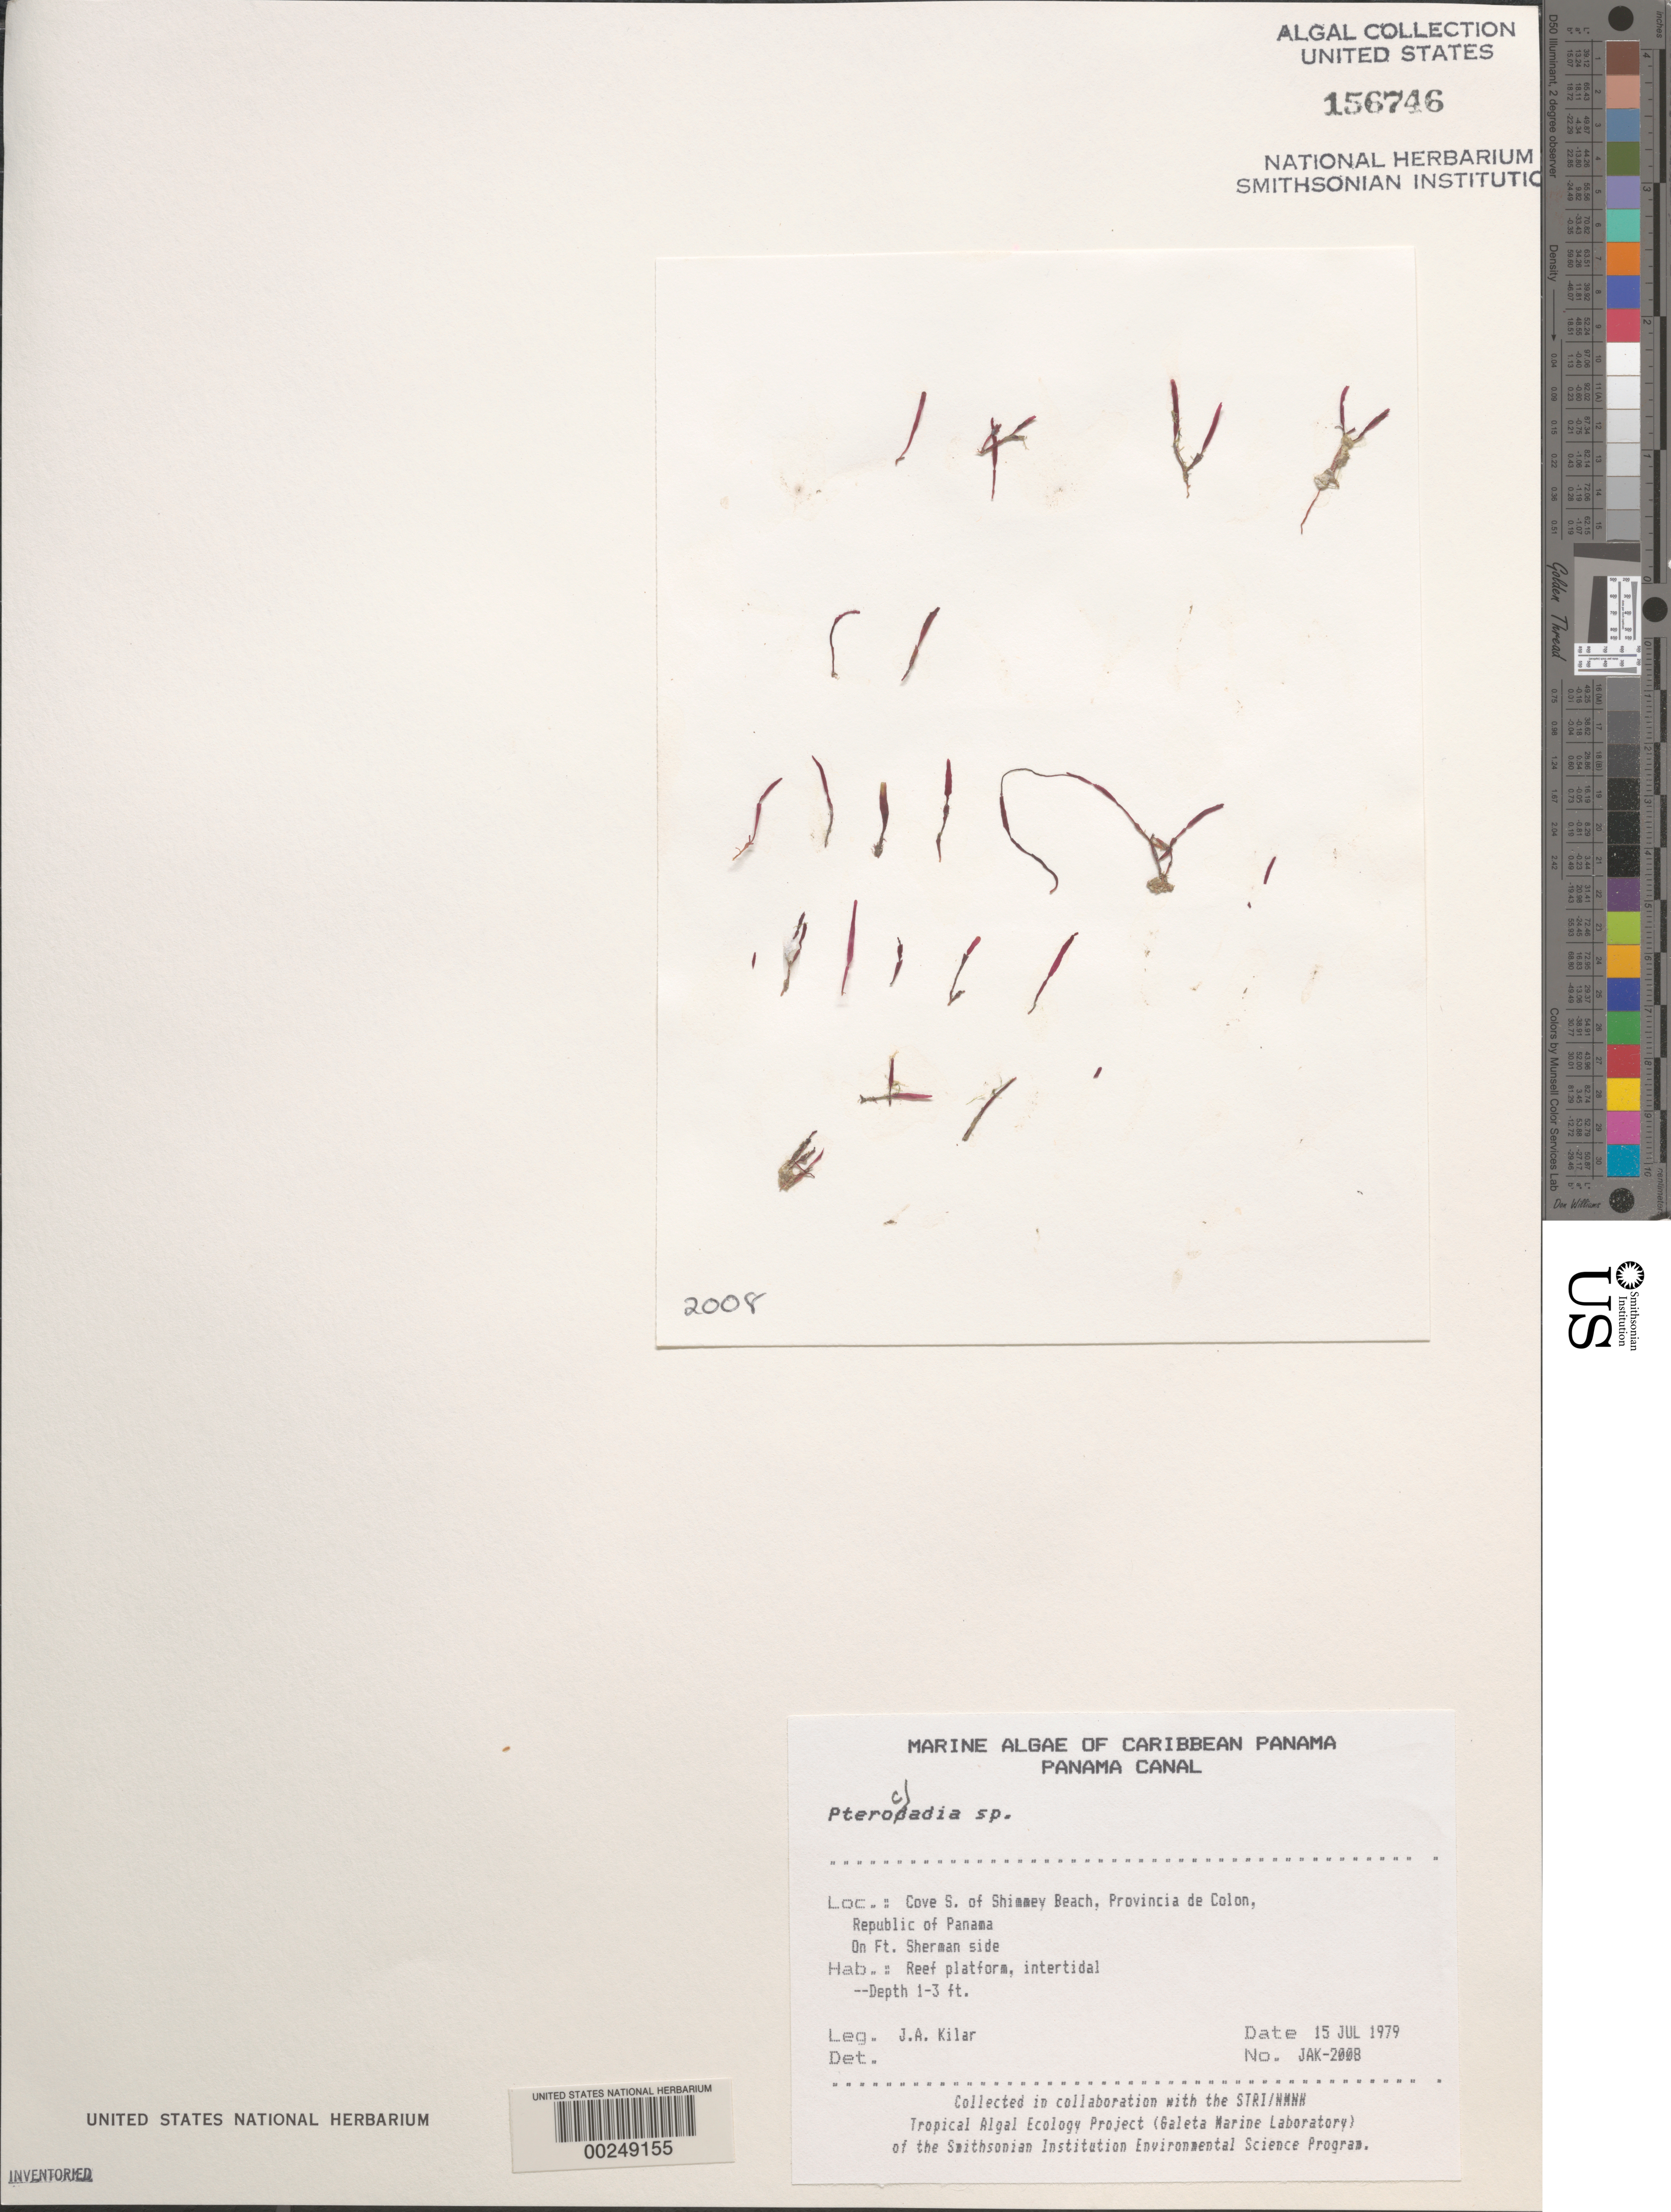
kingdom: Plantae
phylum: Rhodophyta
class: Florideophyceae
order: Gelidiales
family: Pterocladiaceae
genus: Pterocladia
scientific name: Pterocladia sp.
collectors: J. A. Kilar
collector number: JAK-2008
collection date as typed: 15 Jul 1979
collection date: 1979-07-15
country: Panama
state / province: Colón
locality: Cove south of Shimmey Beach, Panama Canal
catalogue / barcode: US 156746